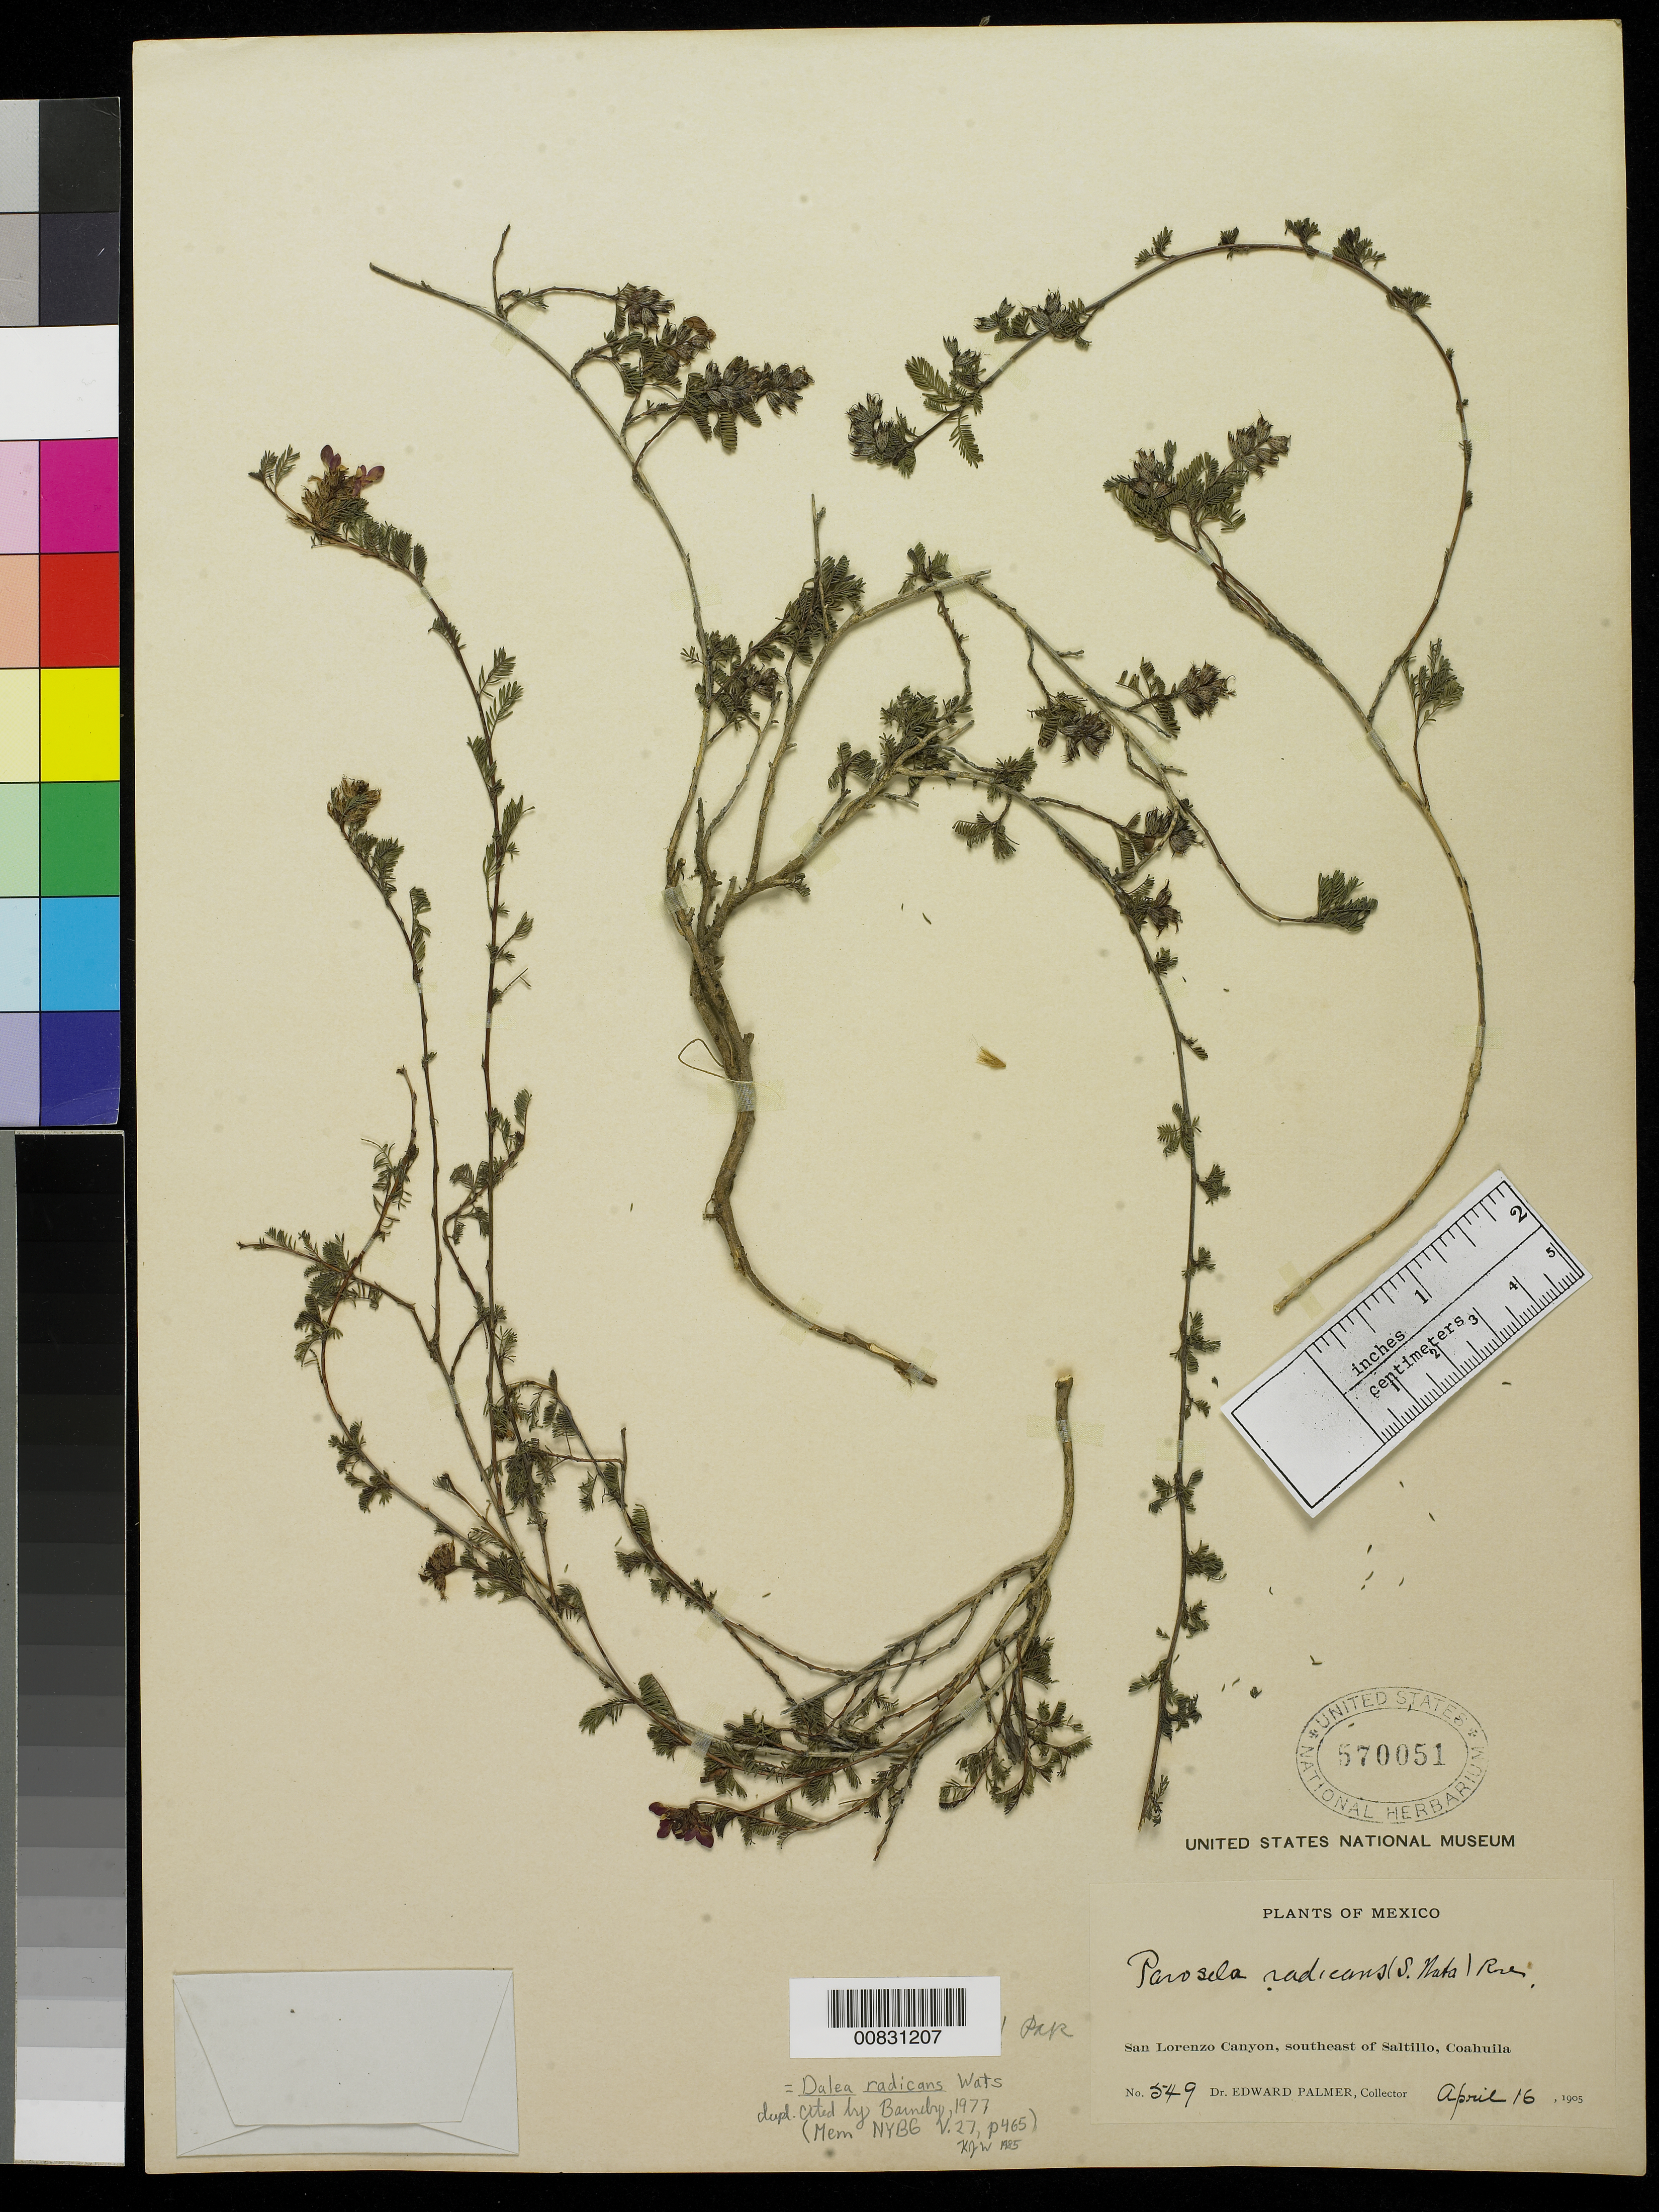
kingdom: Plantae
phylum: Tracheophyta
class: Magnoliopsida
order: Fabales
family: Fabaceae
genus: Dalea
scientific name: Dalea radicans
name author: S. Watson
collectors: E. Palmer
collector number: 549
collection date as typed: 16 Apr 1905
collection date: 1905-04-16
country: Mexico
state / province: Coahuila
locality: San Lorenzo Canyon, southeast of Saltillo, Coahuila.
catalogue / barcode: US 570051